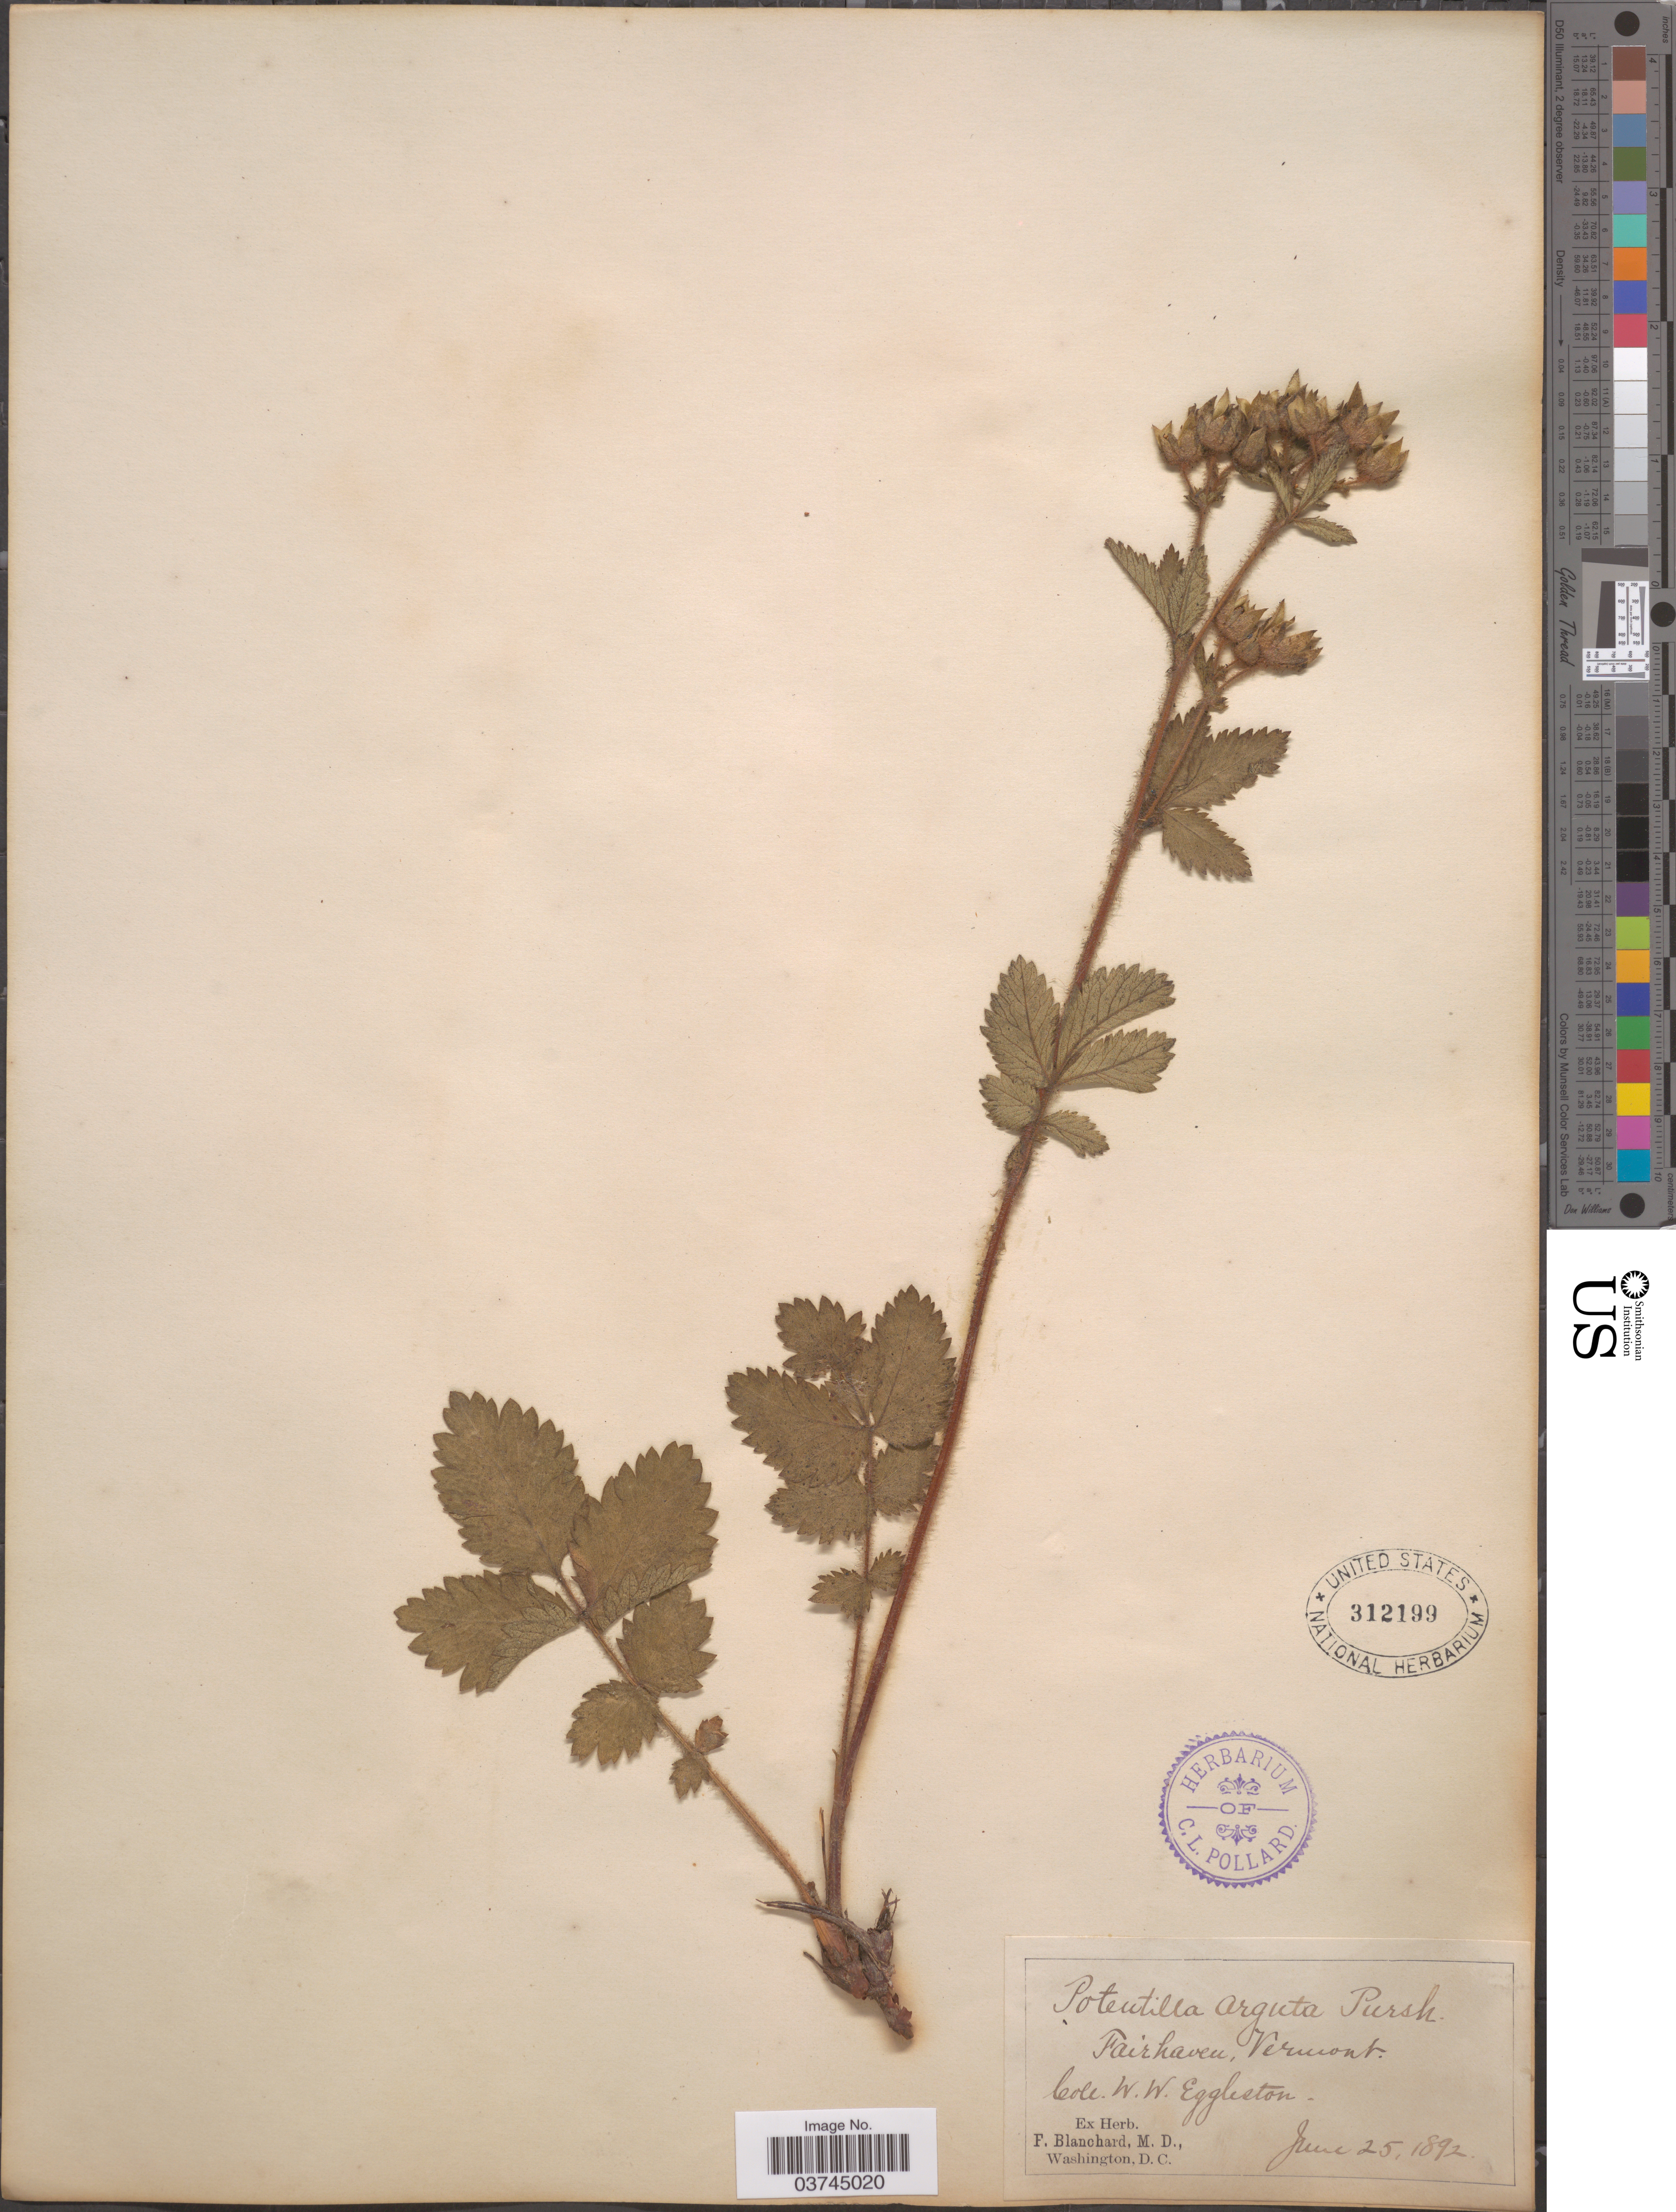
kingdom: Plantae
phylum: Tracheophyta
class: Magnoliopsida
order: Rosales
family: Rosaceae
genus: Drymocallis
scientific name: Drymocallis arguta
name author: (Pursh) Rydb.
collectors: W. W. Eggleston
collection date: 1892-06-25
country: United States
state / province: Vermont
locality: Fairhaven.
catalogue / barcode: US 312199